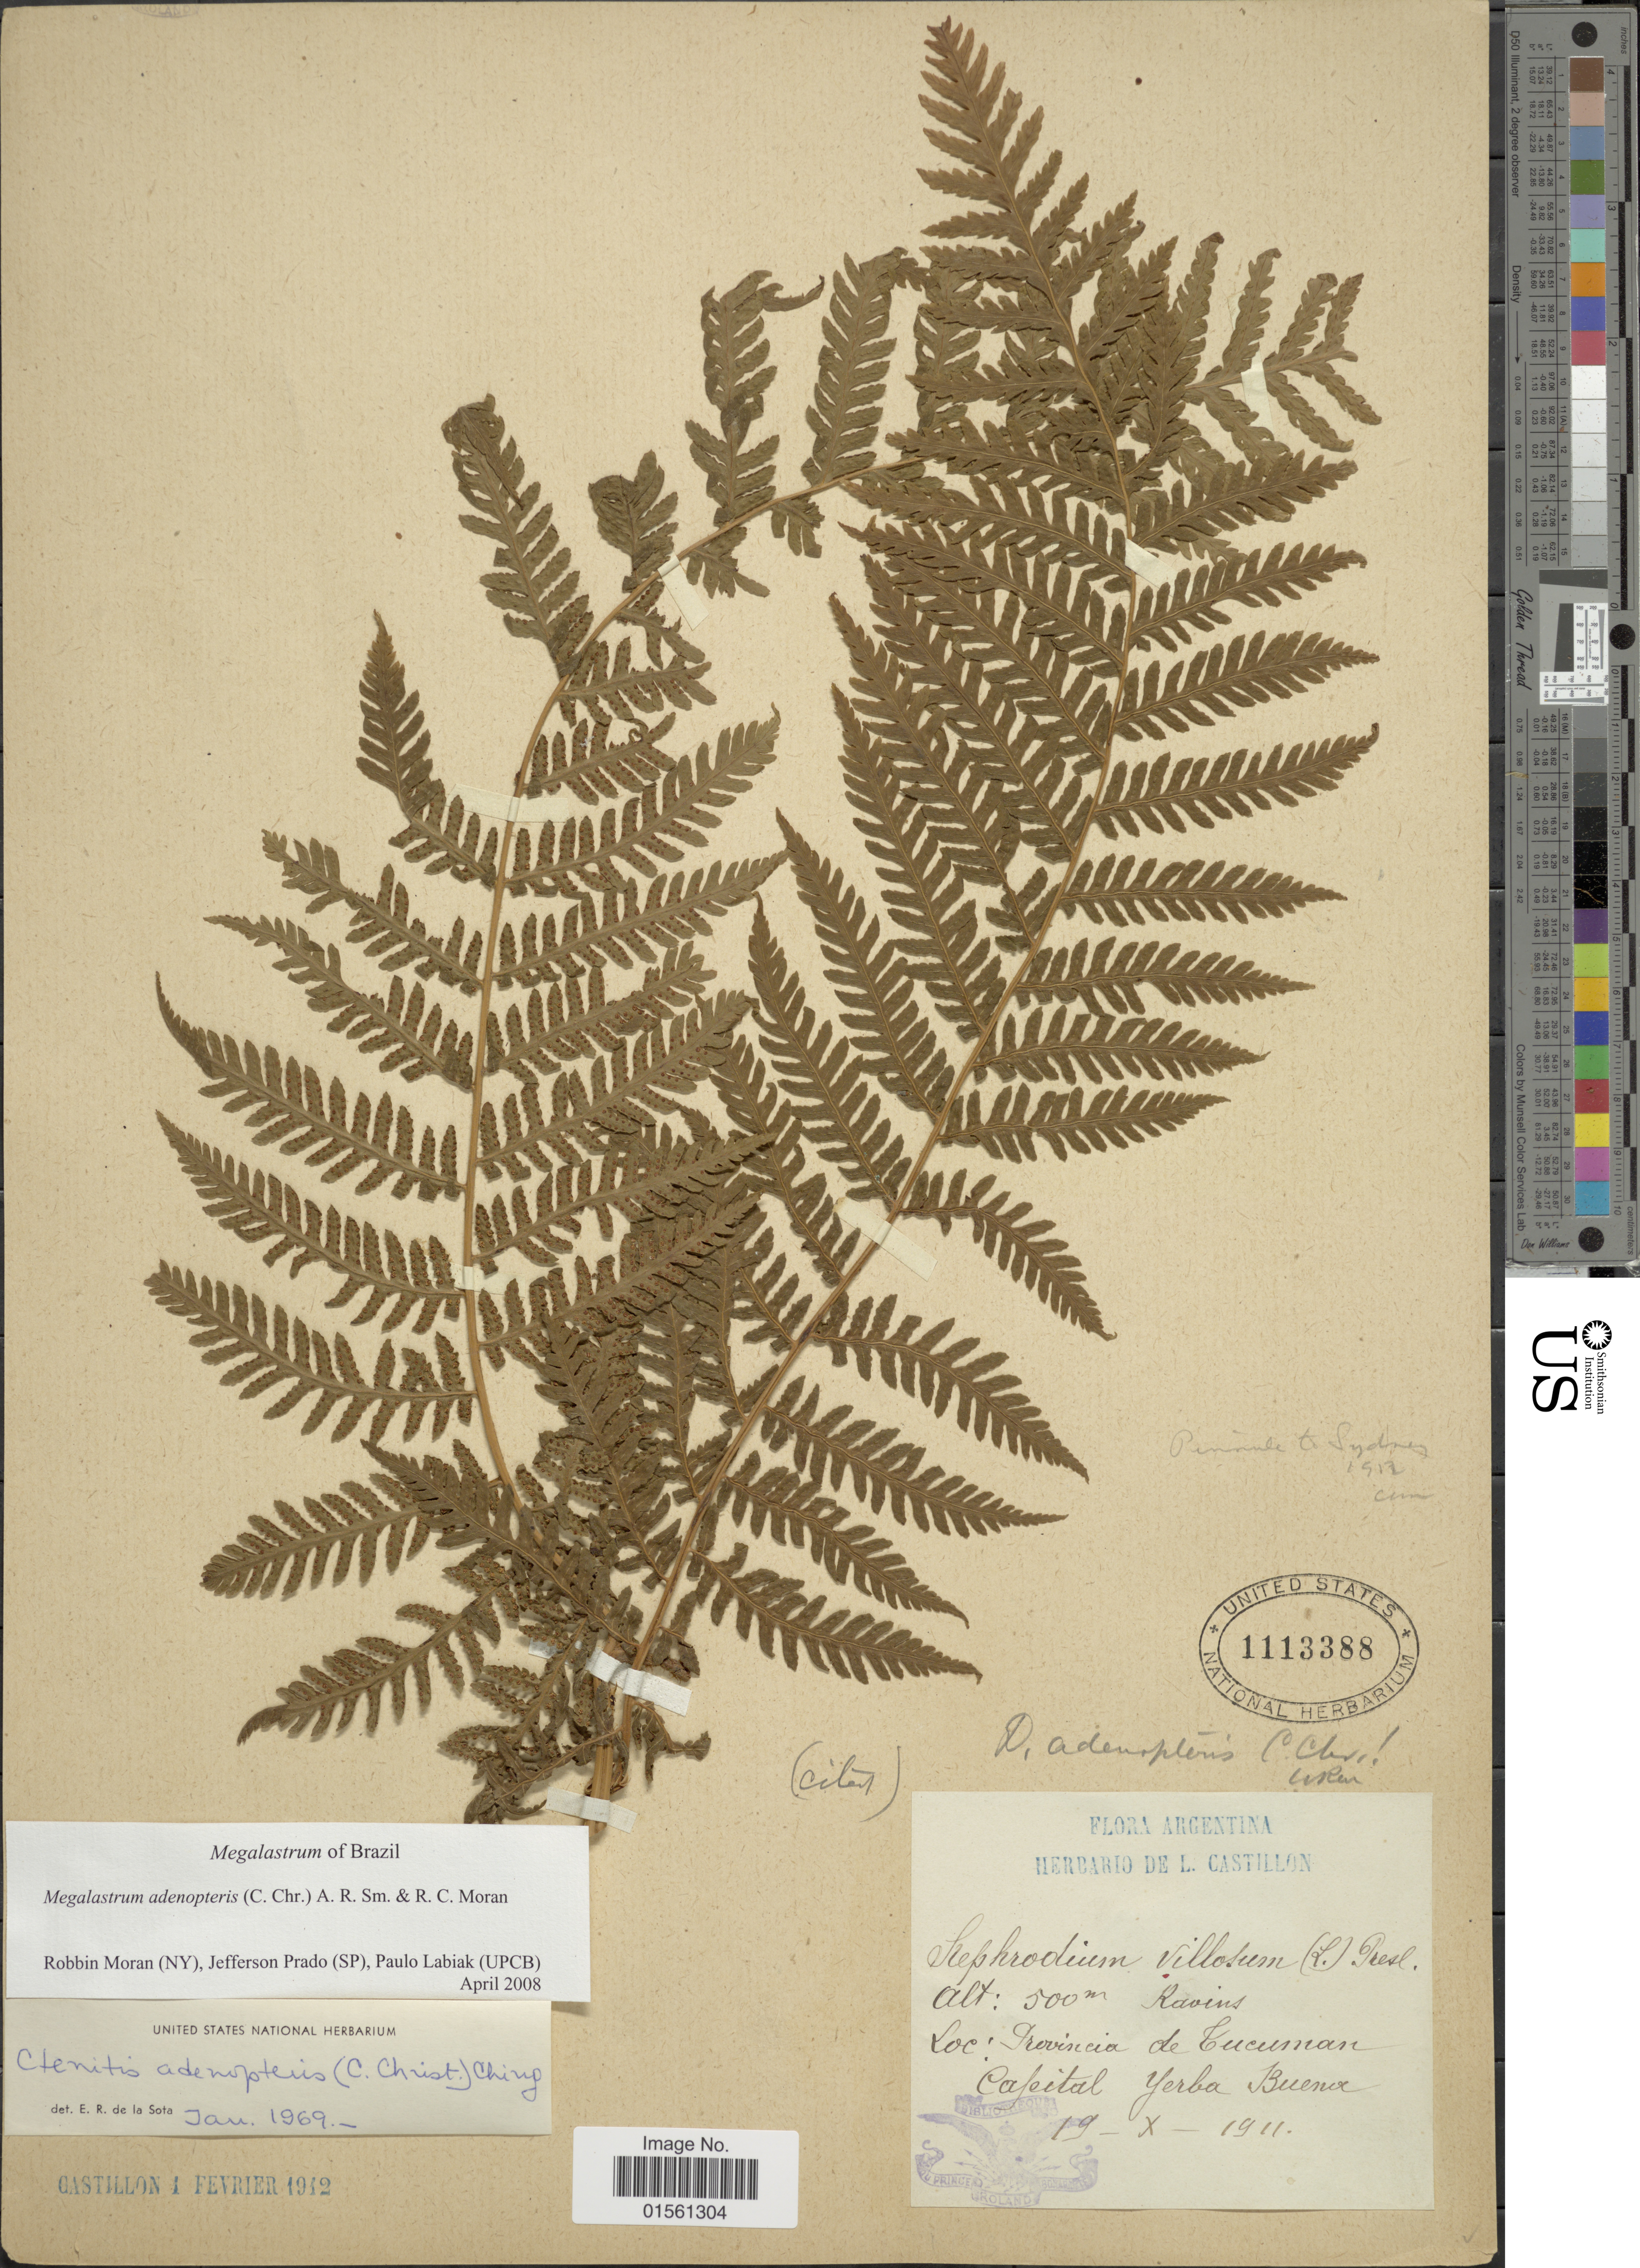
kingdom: Plantae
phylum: Tracheophyta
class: Polypodiopsida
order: Polypodiales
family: Dryopteridaceae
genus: Megalastrum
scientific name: Megalastrum adenopteris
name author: (C. Chr.) A.R. Sm. & R.C. Moran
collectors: ex herb. de L. Castillon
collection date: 1911-10-19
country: Argentina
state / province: Tucuman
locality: Provincia de Tucuman, Capital Yerba Buena.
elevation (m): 500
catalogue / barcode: US 1113388